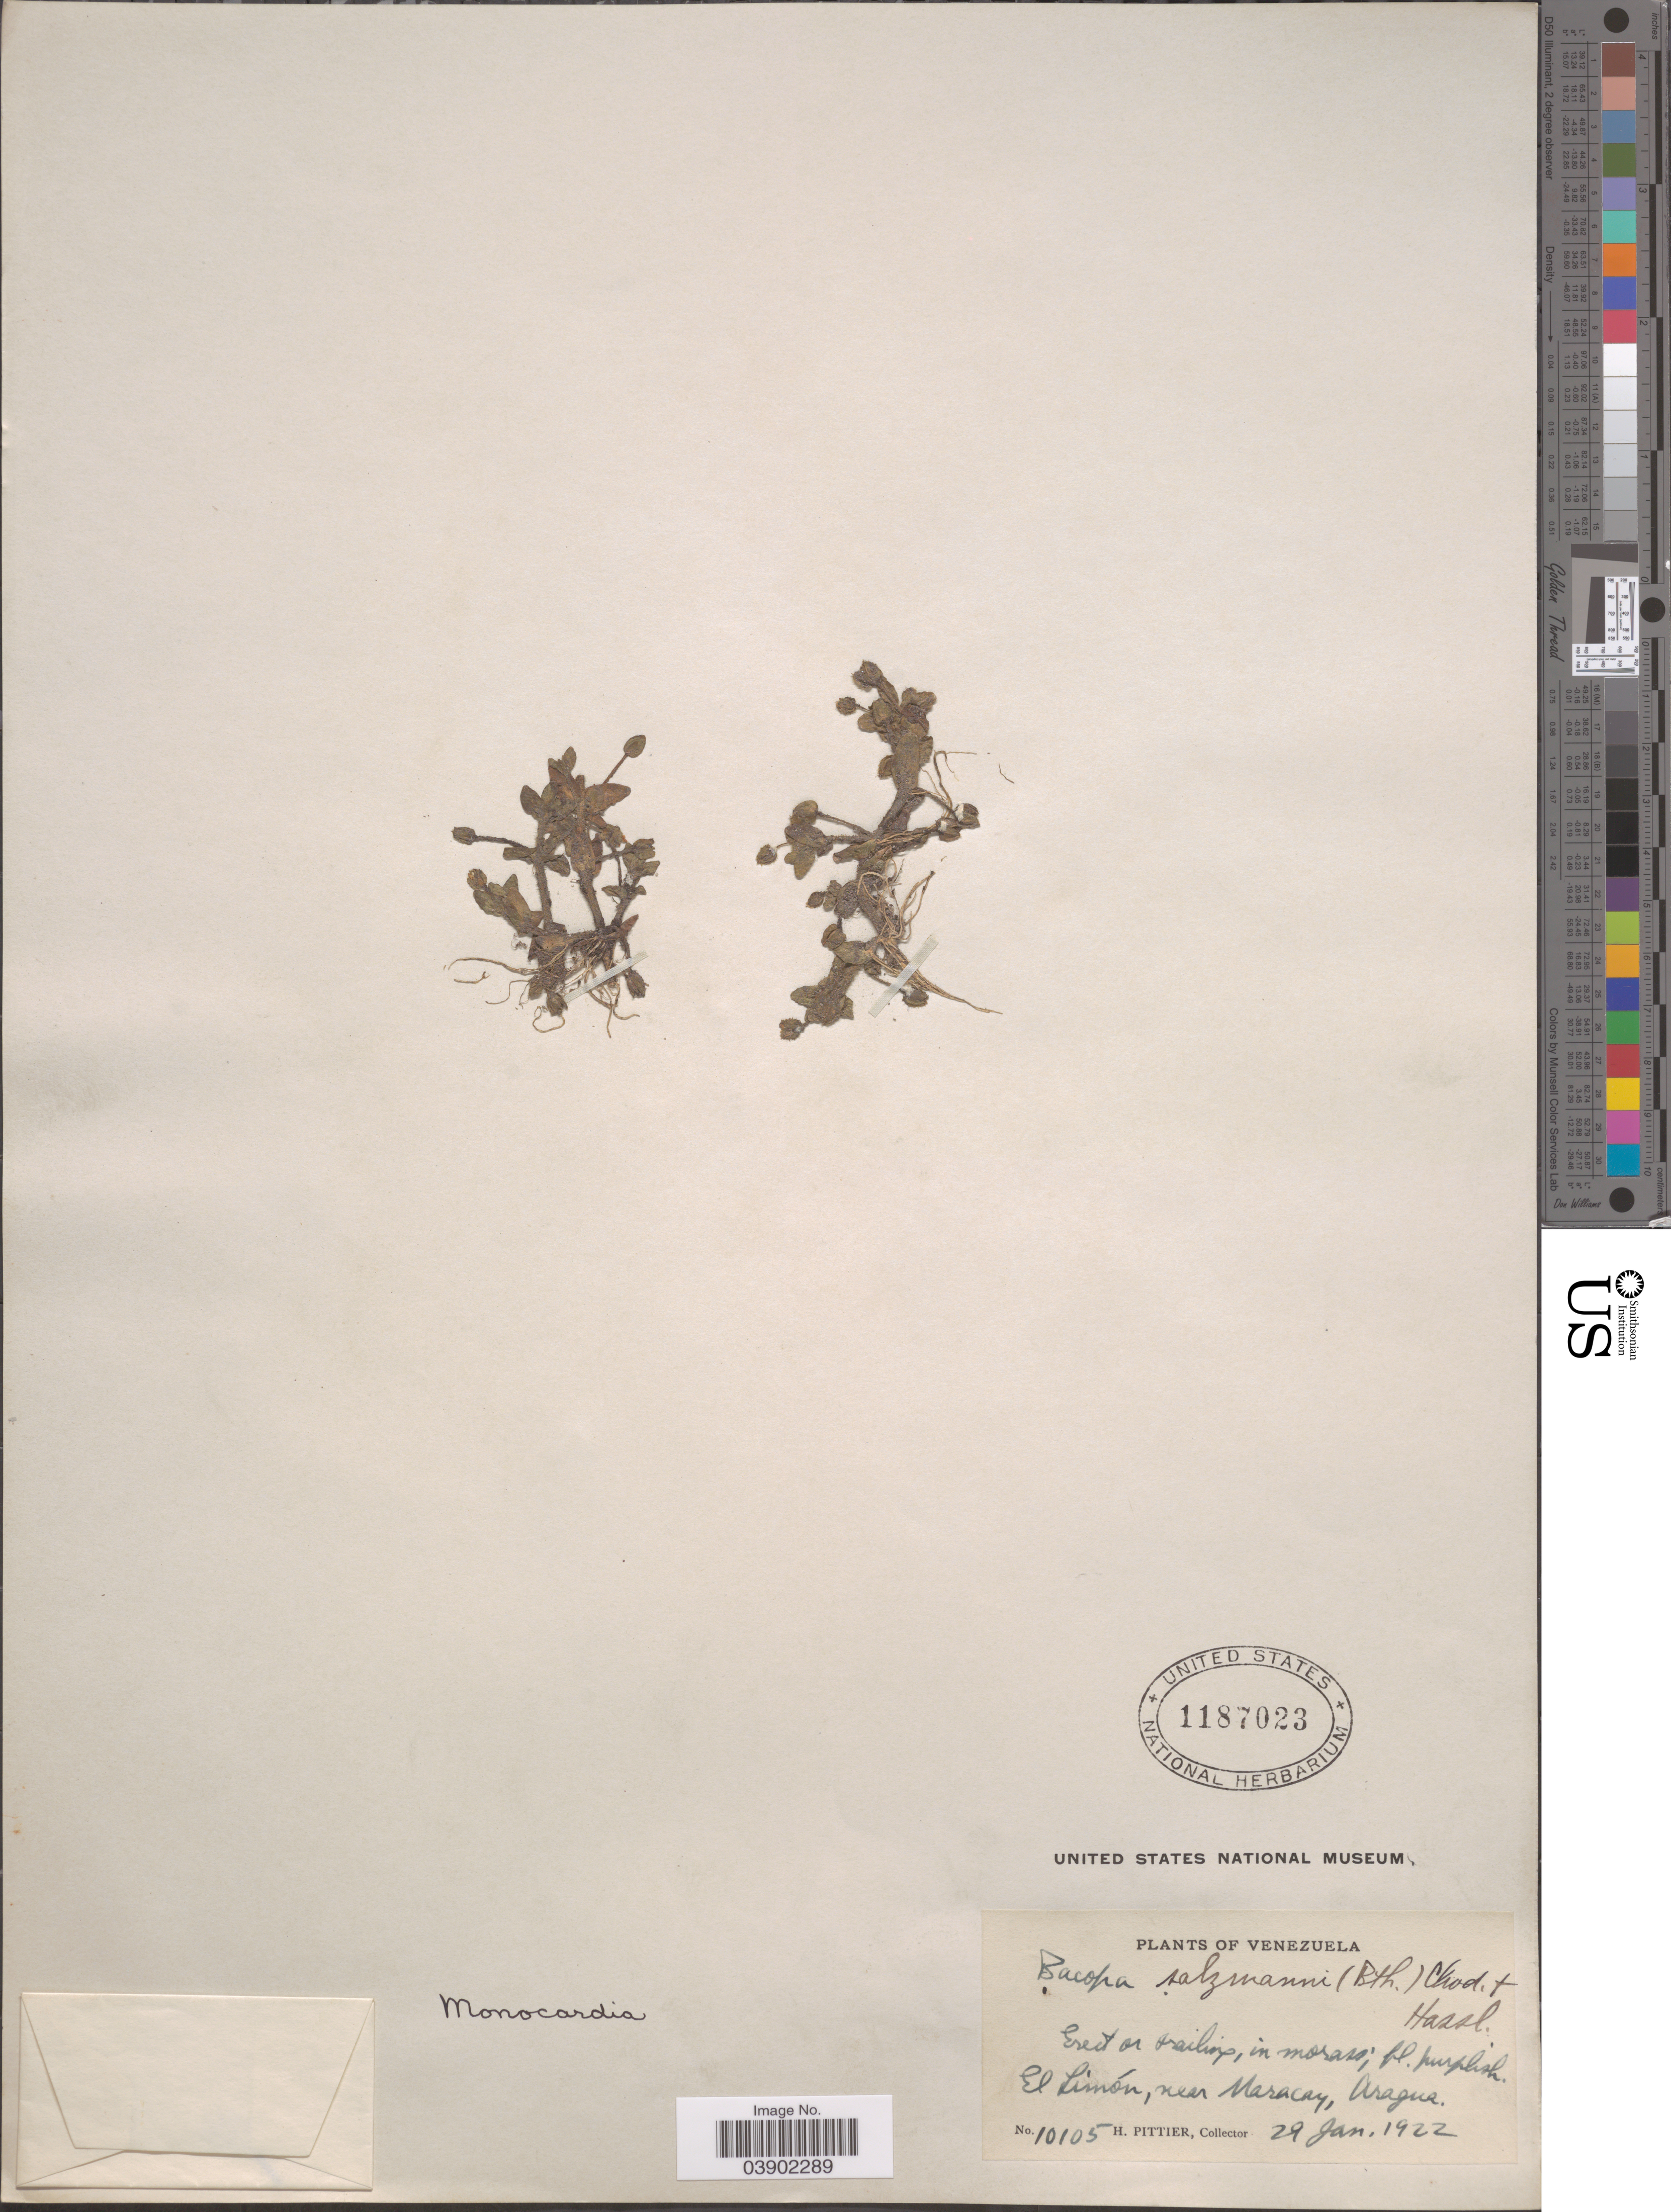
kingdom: Plantae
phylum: Tracheophyta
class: Magnoliopsida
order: Lamiales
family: Plantaginaceae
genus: Bacopa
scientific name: Bacopa salzmannii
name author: (Benth.) Wettst. ex Edwall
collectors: H. F. Pittier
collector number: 10105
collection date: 1922-01-29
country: Venezuela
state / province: Aragua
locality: El Limón, near Maracay.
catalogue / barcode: US 1187023